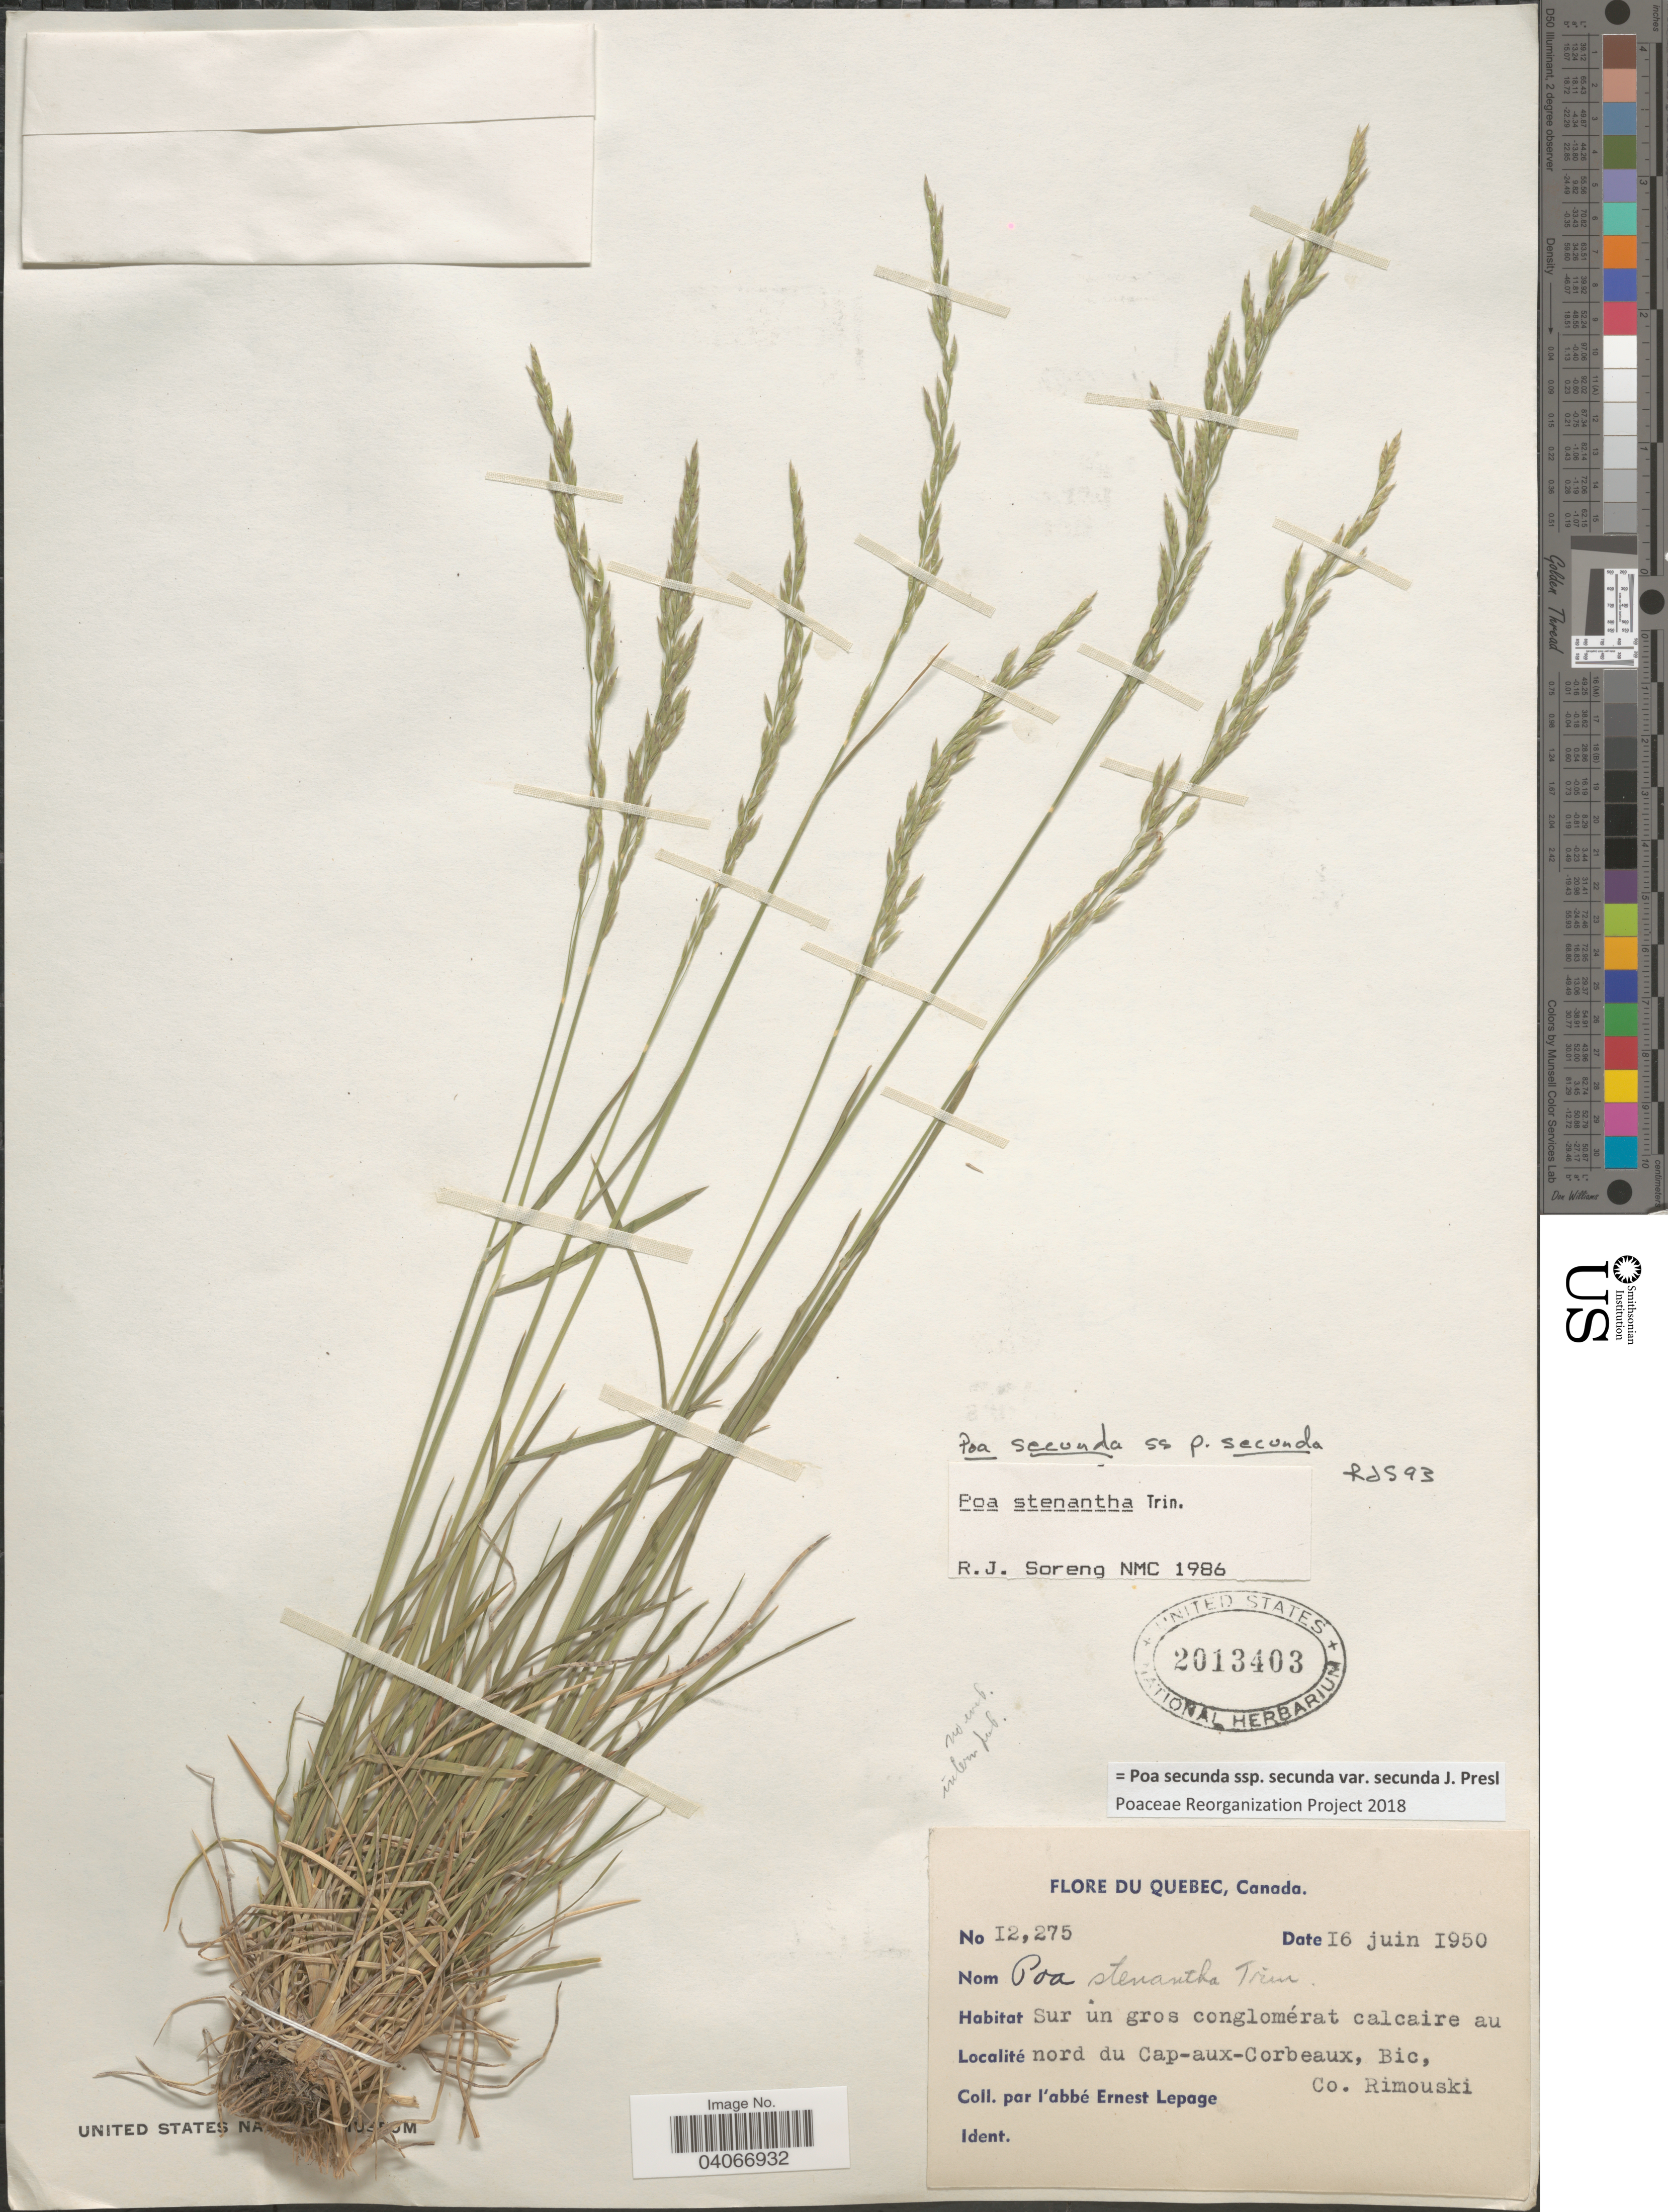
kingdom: Plantae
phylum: Tracheophyta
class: Liliopsida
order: Poales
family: Poaceae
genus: Poa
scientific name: Poa secunda subsp. secunda var. secunda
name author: J. Presl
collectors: E. Lepage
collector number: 12275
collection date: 1950-06-16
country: Canada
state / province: Quebec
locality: Sur un gros conglomérat calcaire au nord du Cap-aux-Corbeaux, Bic, Co. Rimouski.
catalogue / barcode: US 2013403